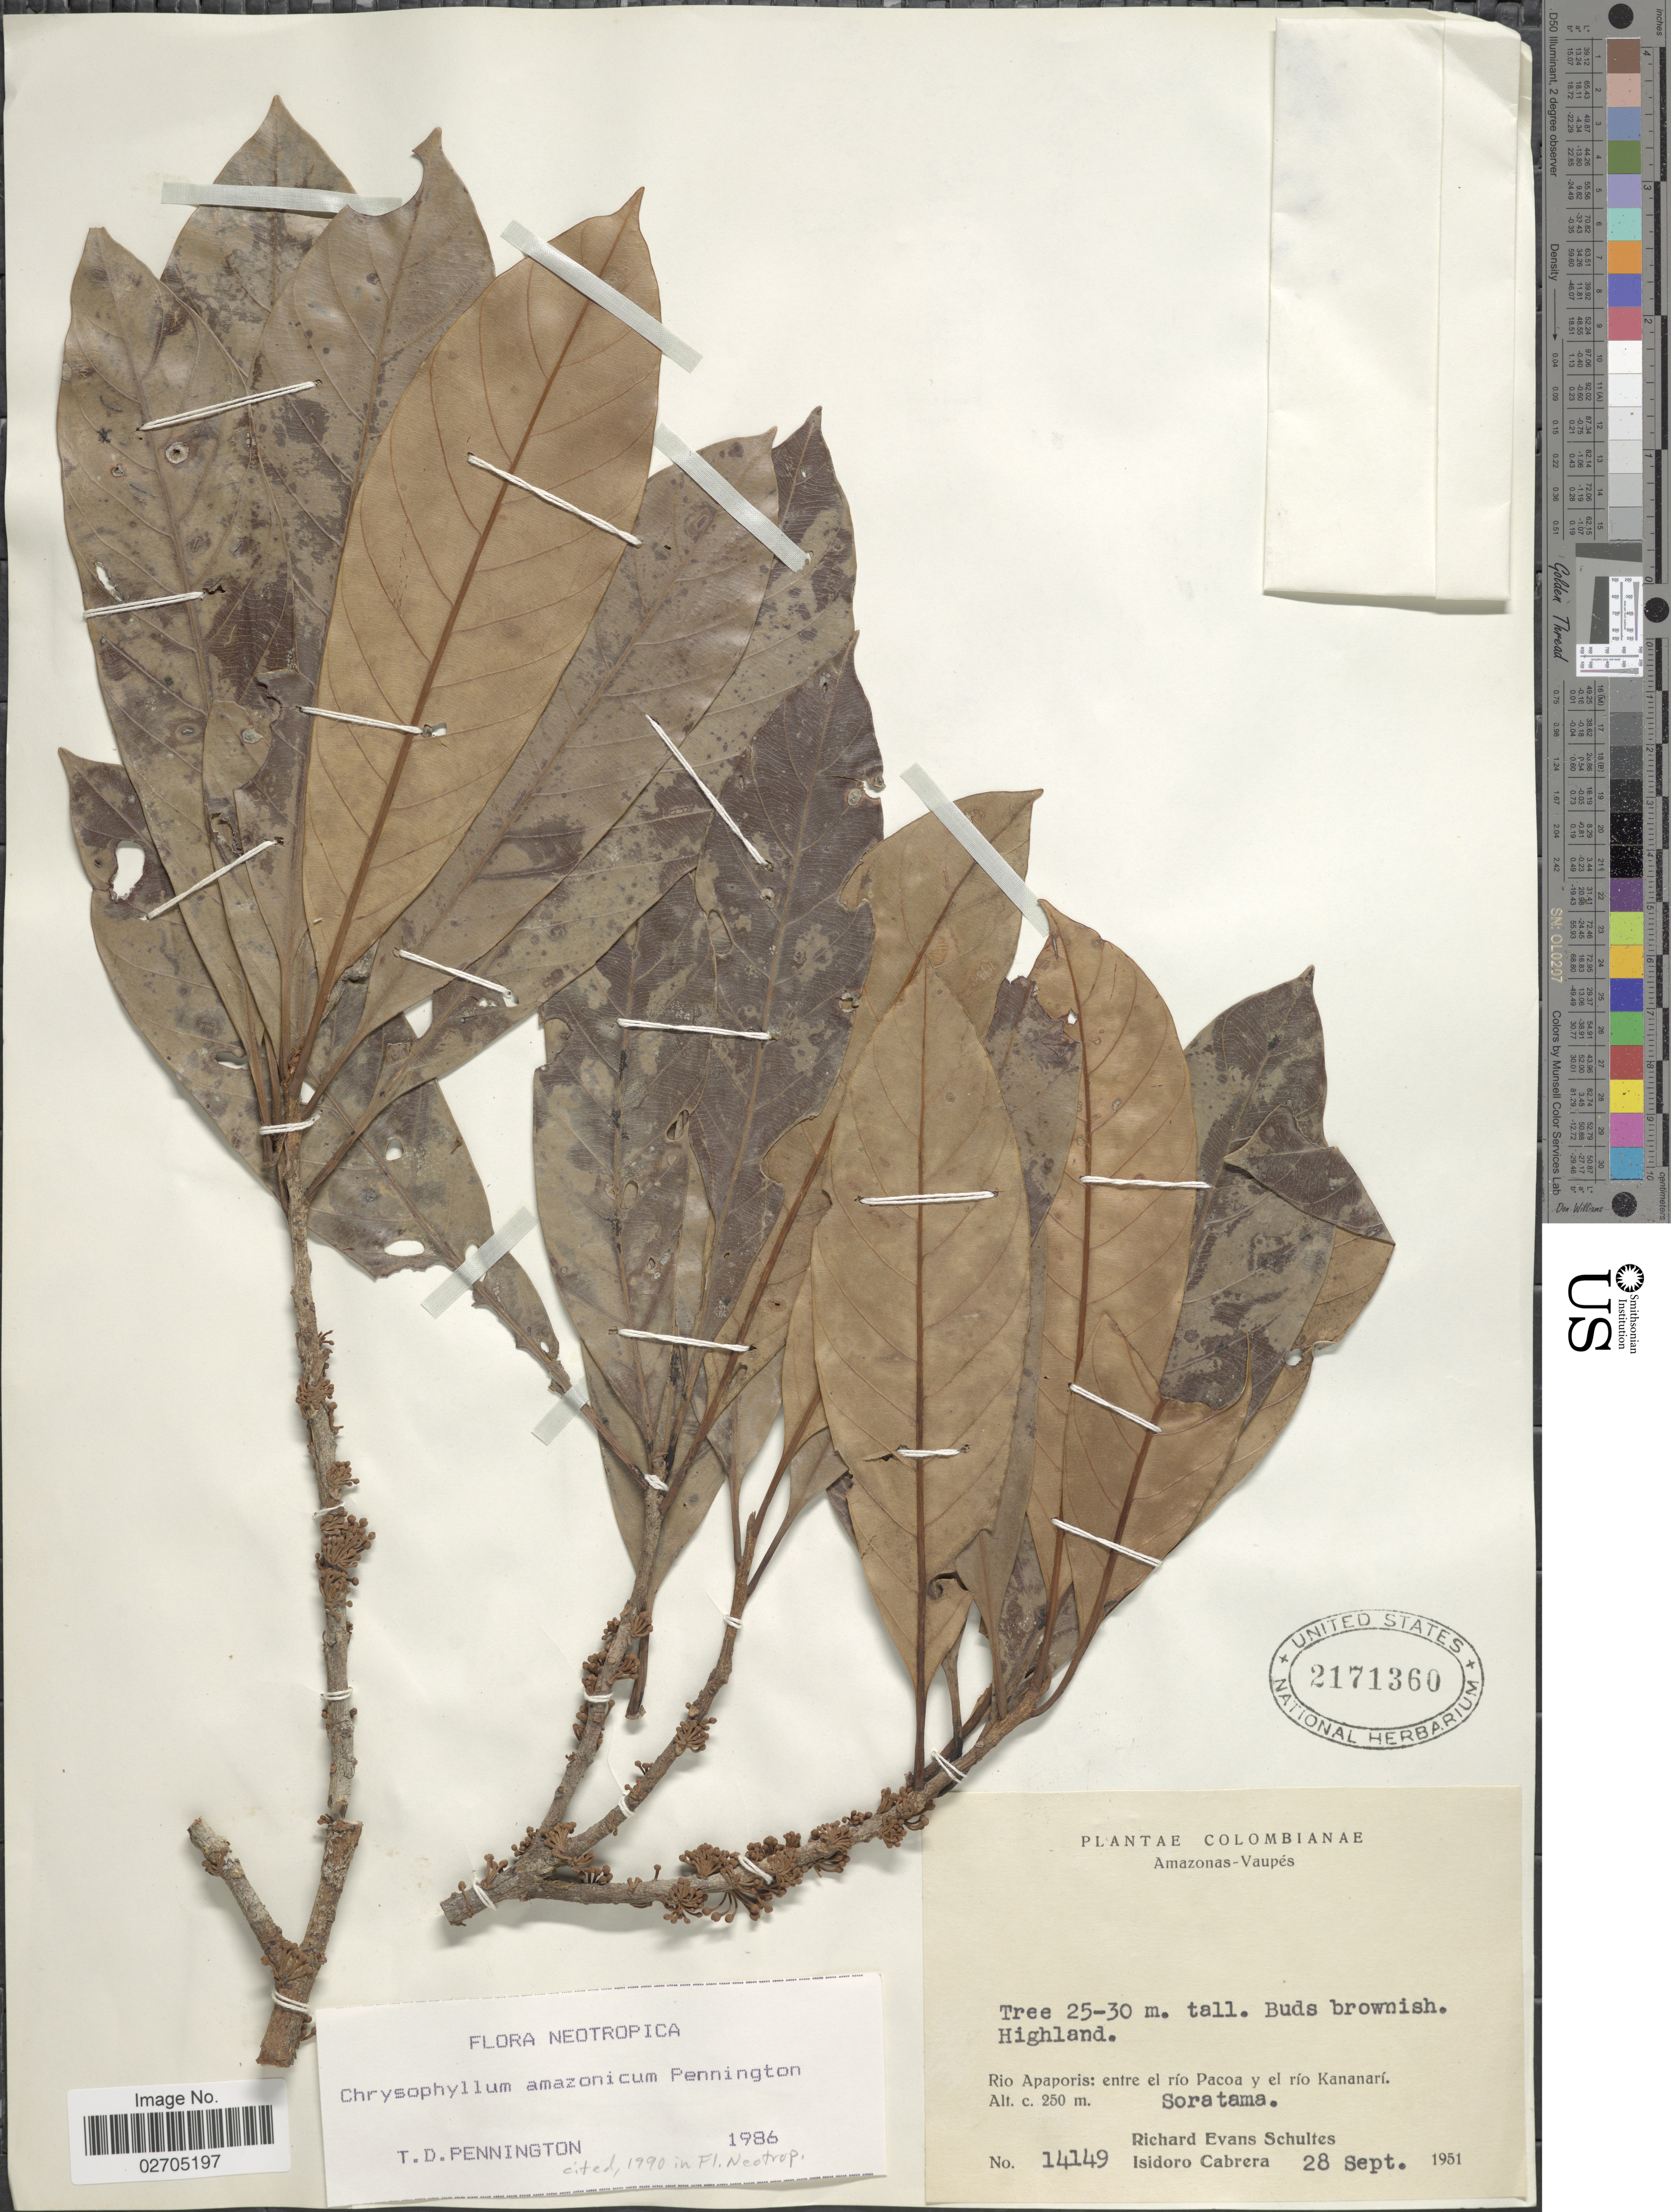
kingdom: Plantae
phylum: Tracheophyta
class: Magnoliopsida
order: Ericales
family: Sapotaceae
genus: Chrysophyllum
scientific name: Chrysophyllum amazonicum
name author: T.D. Penn.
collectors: R. E. Schultes & I. Cabrera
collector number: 14149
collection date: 1951-09-28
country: Colombia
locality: Amazonas-Vaupes: Rio Apaporis: entre el rio Pacoa y el rio Kananari, Soratama.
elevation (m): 250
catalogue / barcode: US 2171360